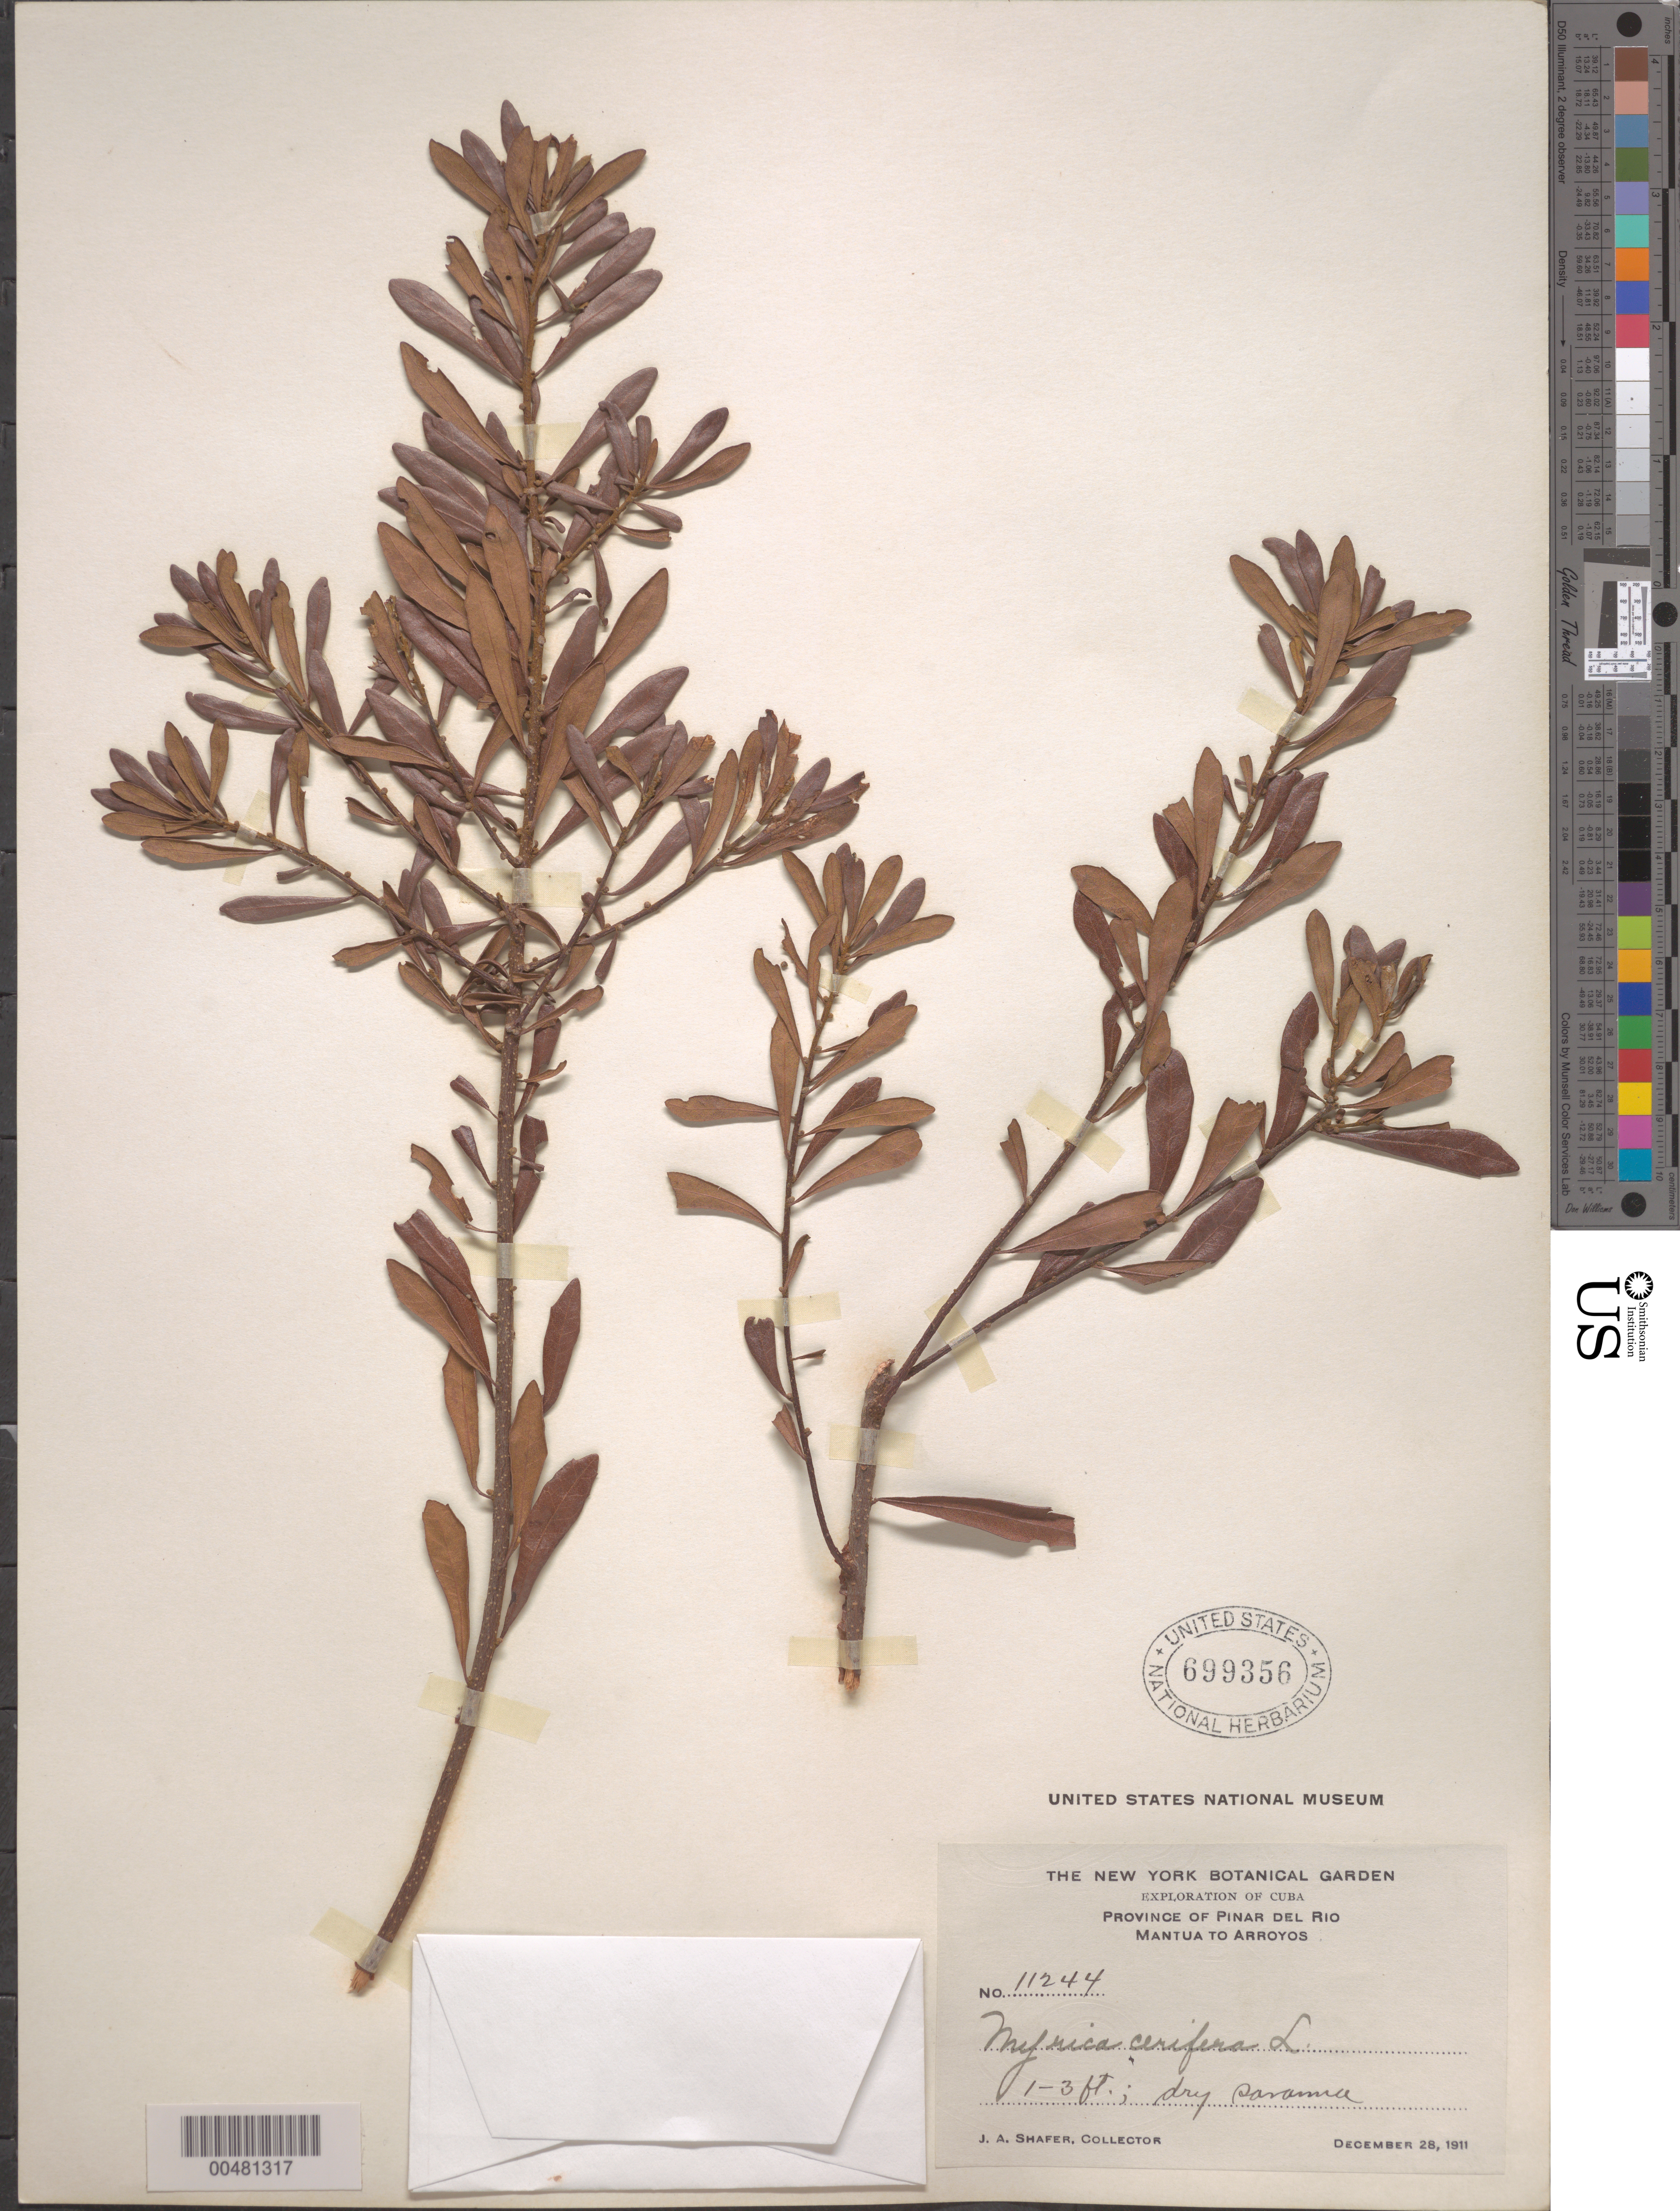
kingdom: Plantae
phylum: Tracheophyta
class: Magnoliopsida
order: Fagales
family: Myricaceae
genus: Morella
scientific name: Morella cerifera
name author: (L.) Small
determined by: Strong, M. T., (US), Smithsonian Institution - National Museum of Natural History (UNITED STATES)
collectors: J. A. Shafer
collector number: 11244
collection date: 1911-12-28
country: Cuba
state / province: Pinar del Rio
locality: Mantua to Arroyos.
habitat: Dry savanna.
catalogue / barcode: US 699356